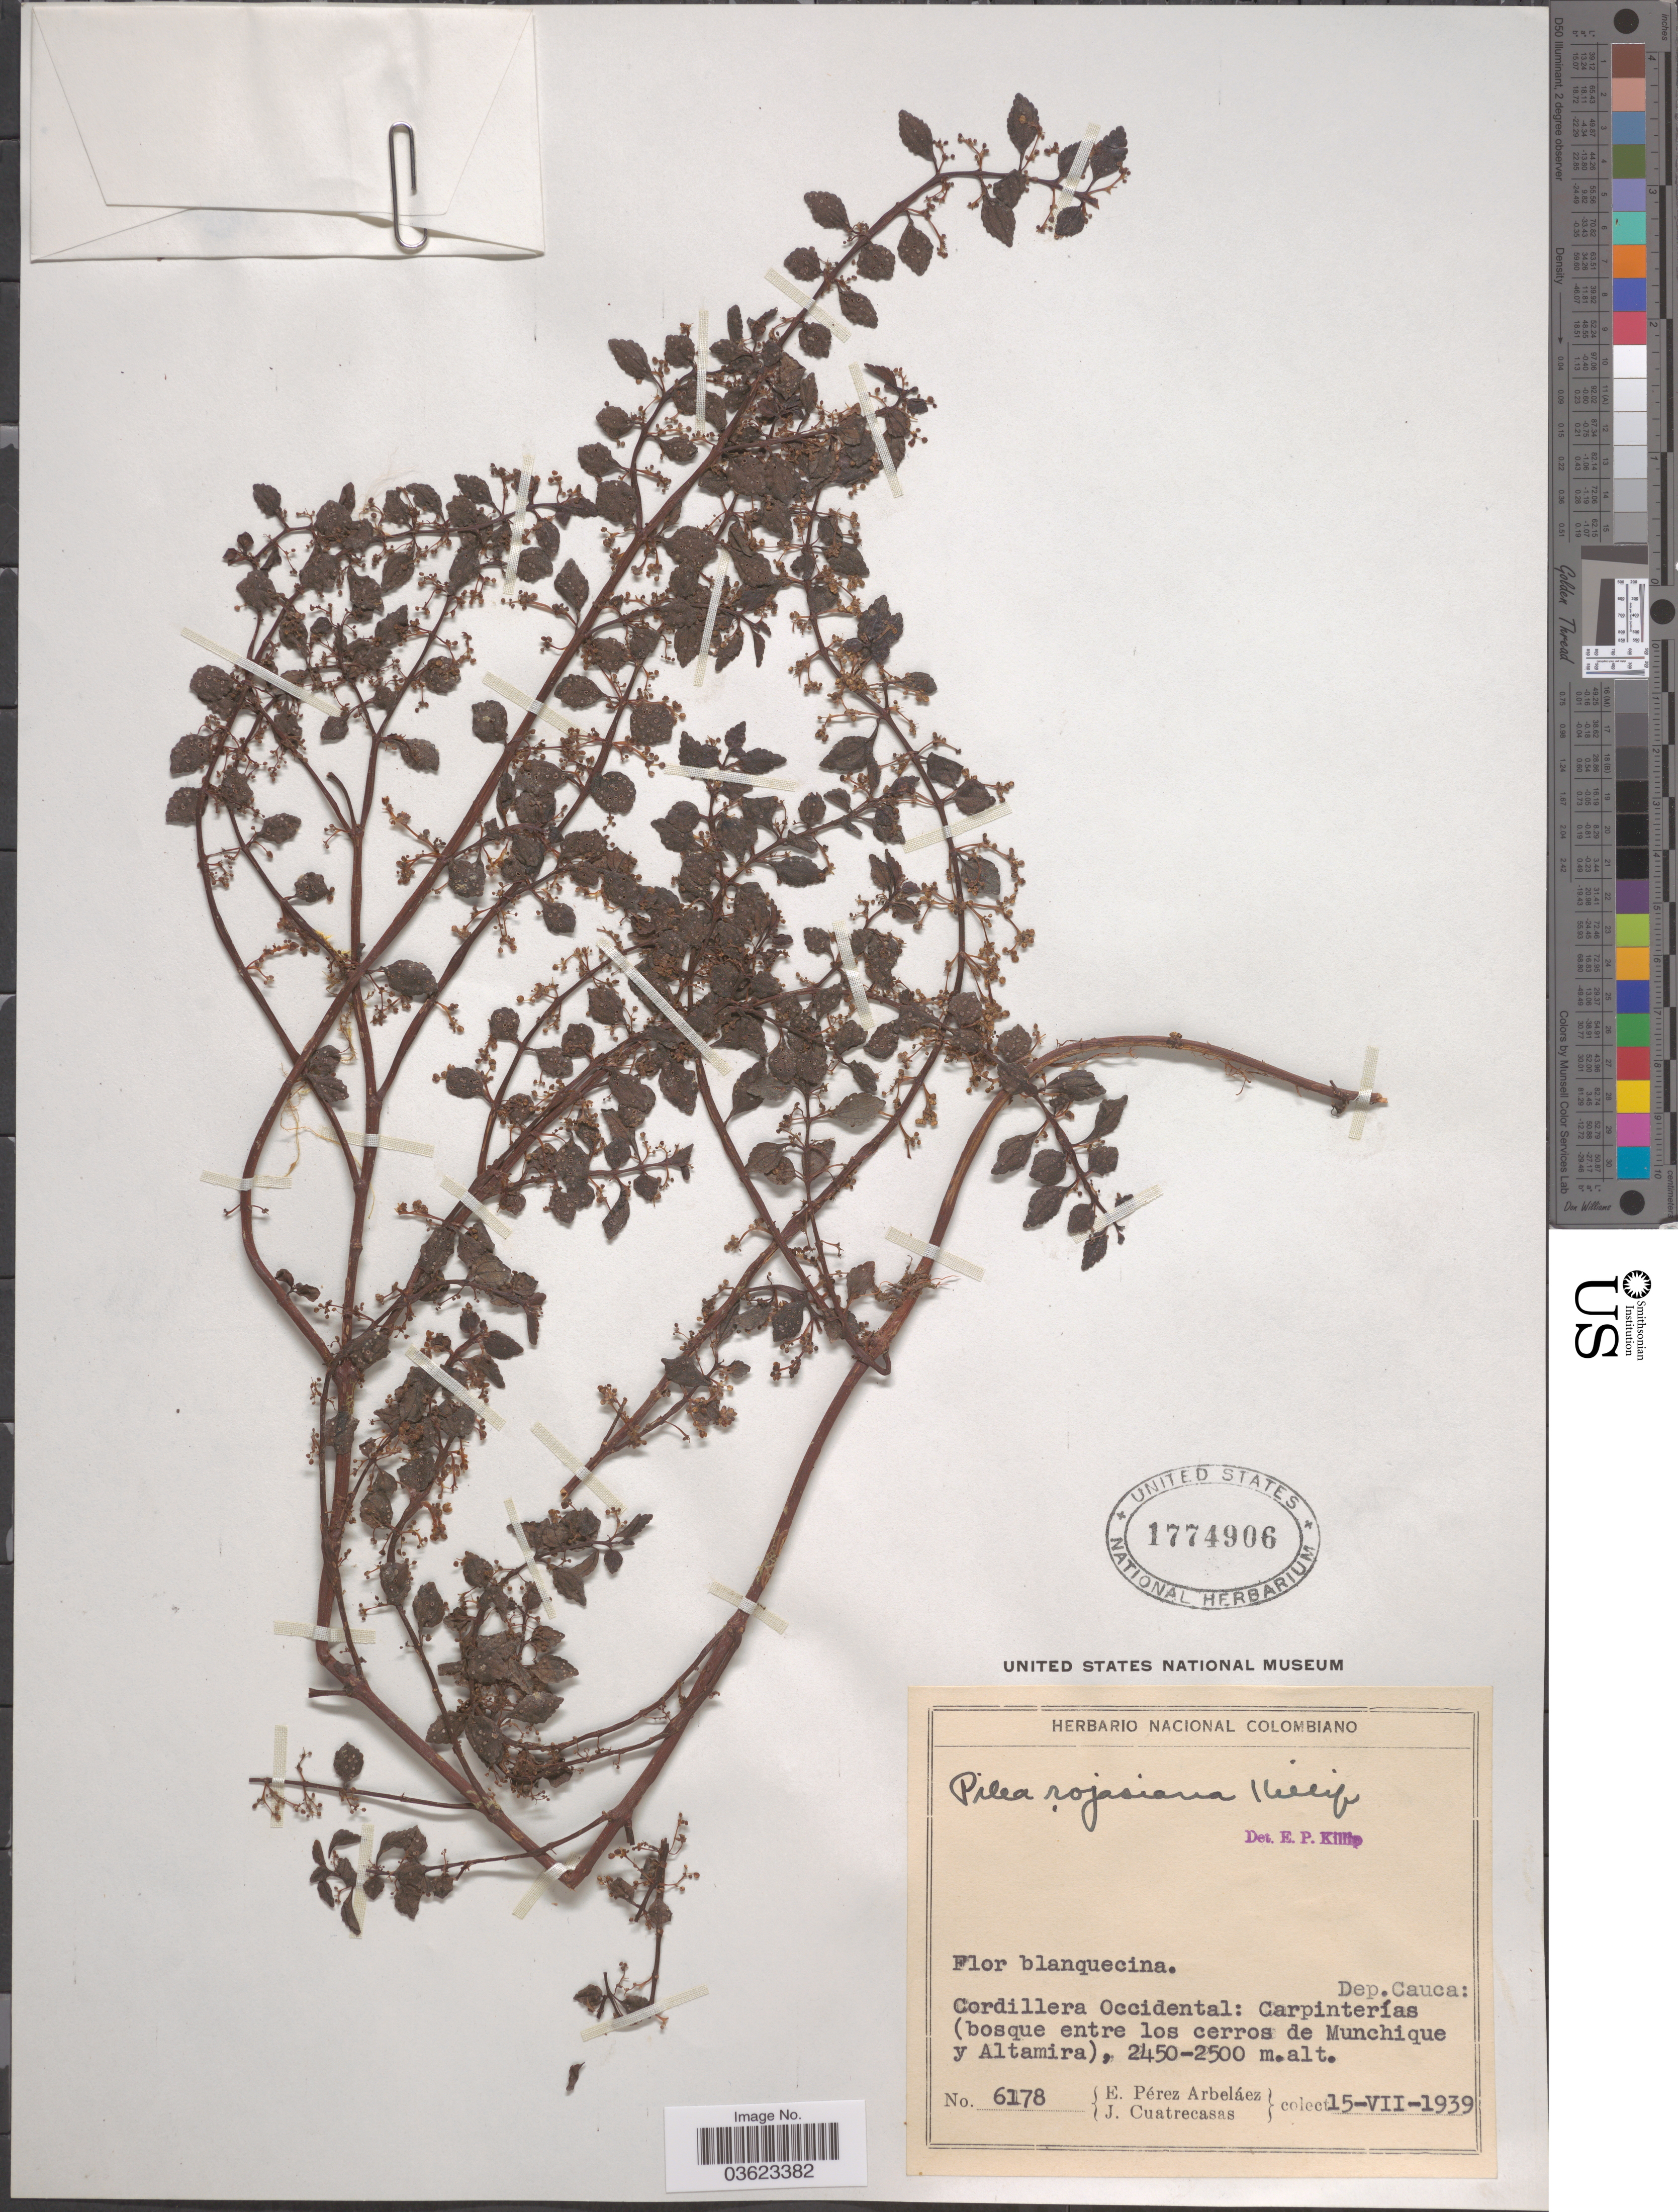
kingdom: Plantae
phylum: Tracheophyta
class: Magnoliopsida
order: Rosales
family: Urticaceae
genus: Pilea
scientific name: Pilea rojasiana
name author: Killip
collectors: E. Pérez Arbeláez & J. Cuatrecasas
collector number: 6178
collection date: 1939-07-15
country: Colombia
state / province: Cauca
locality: Dep. Cauca: Cordillera Occidental: Carpinterías (bosque entre los cerros de Munchique y Altamira).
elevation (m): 2450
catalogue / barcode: US 1774906